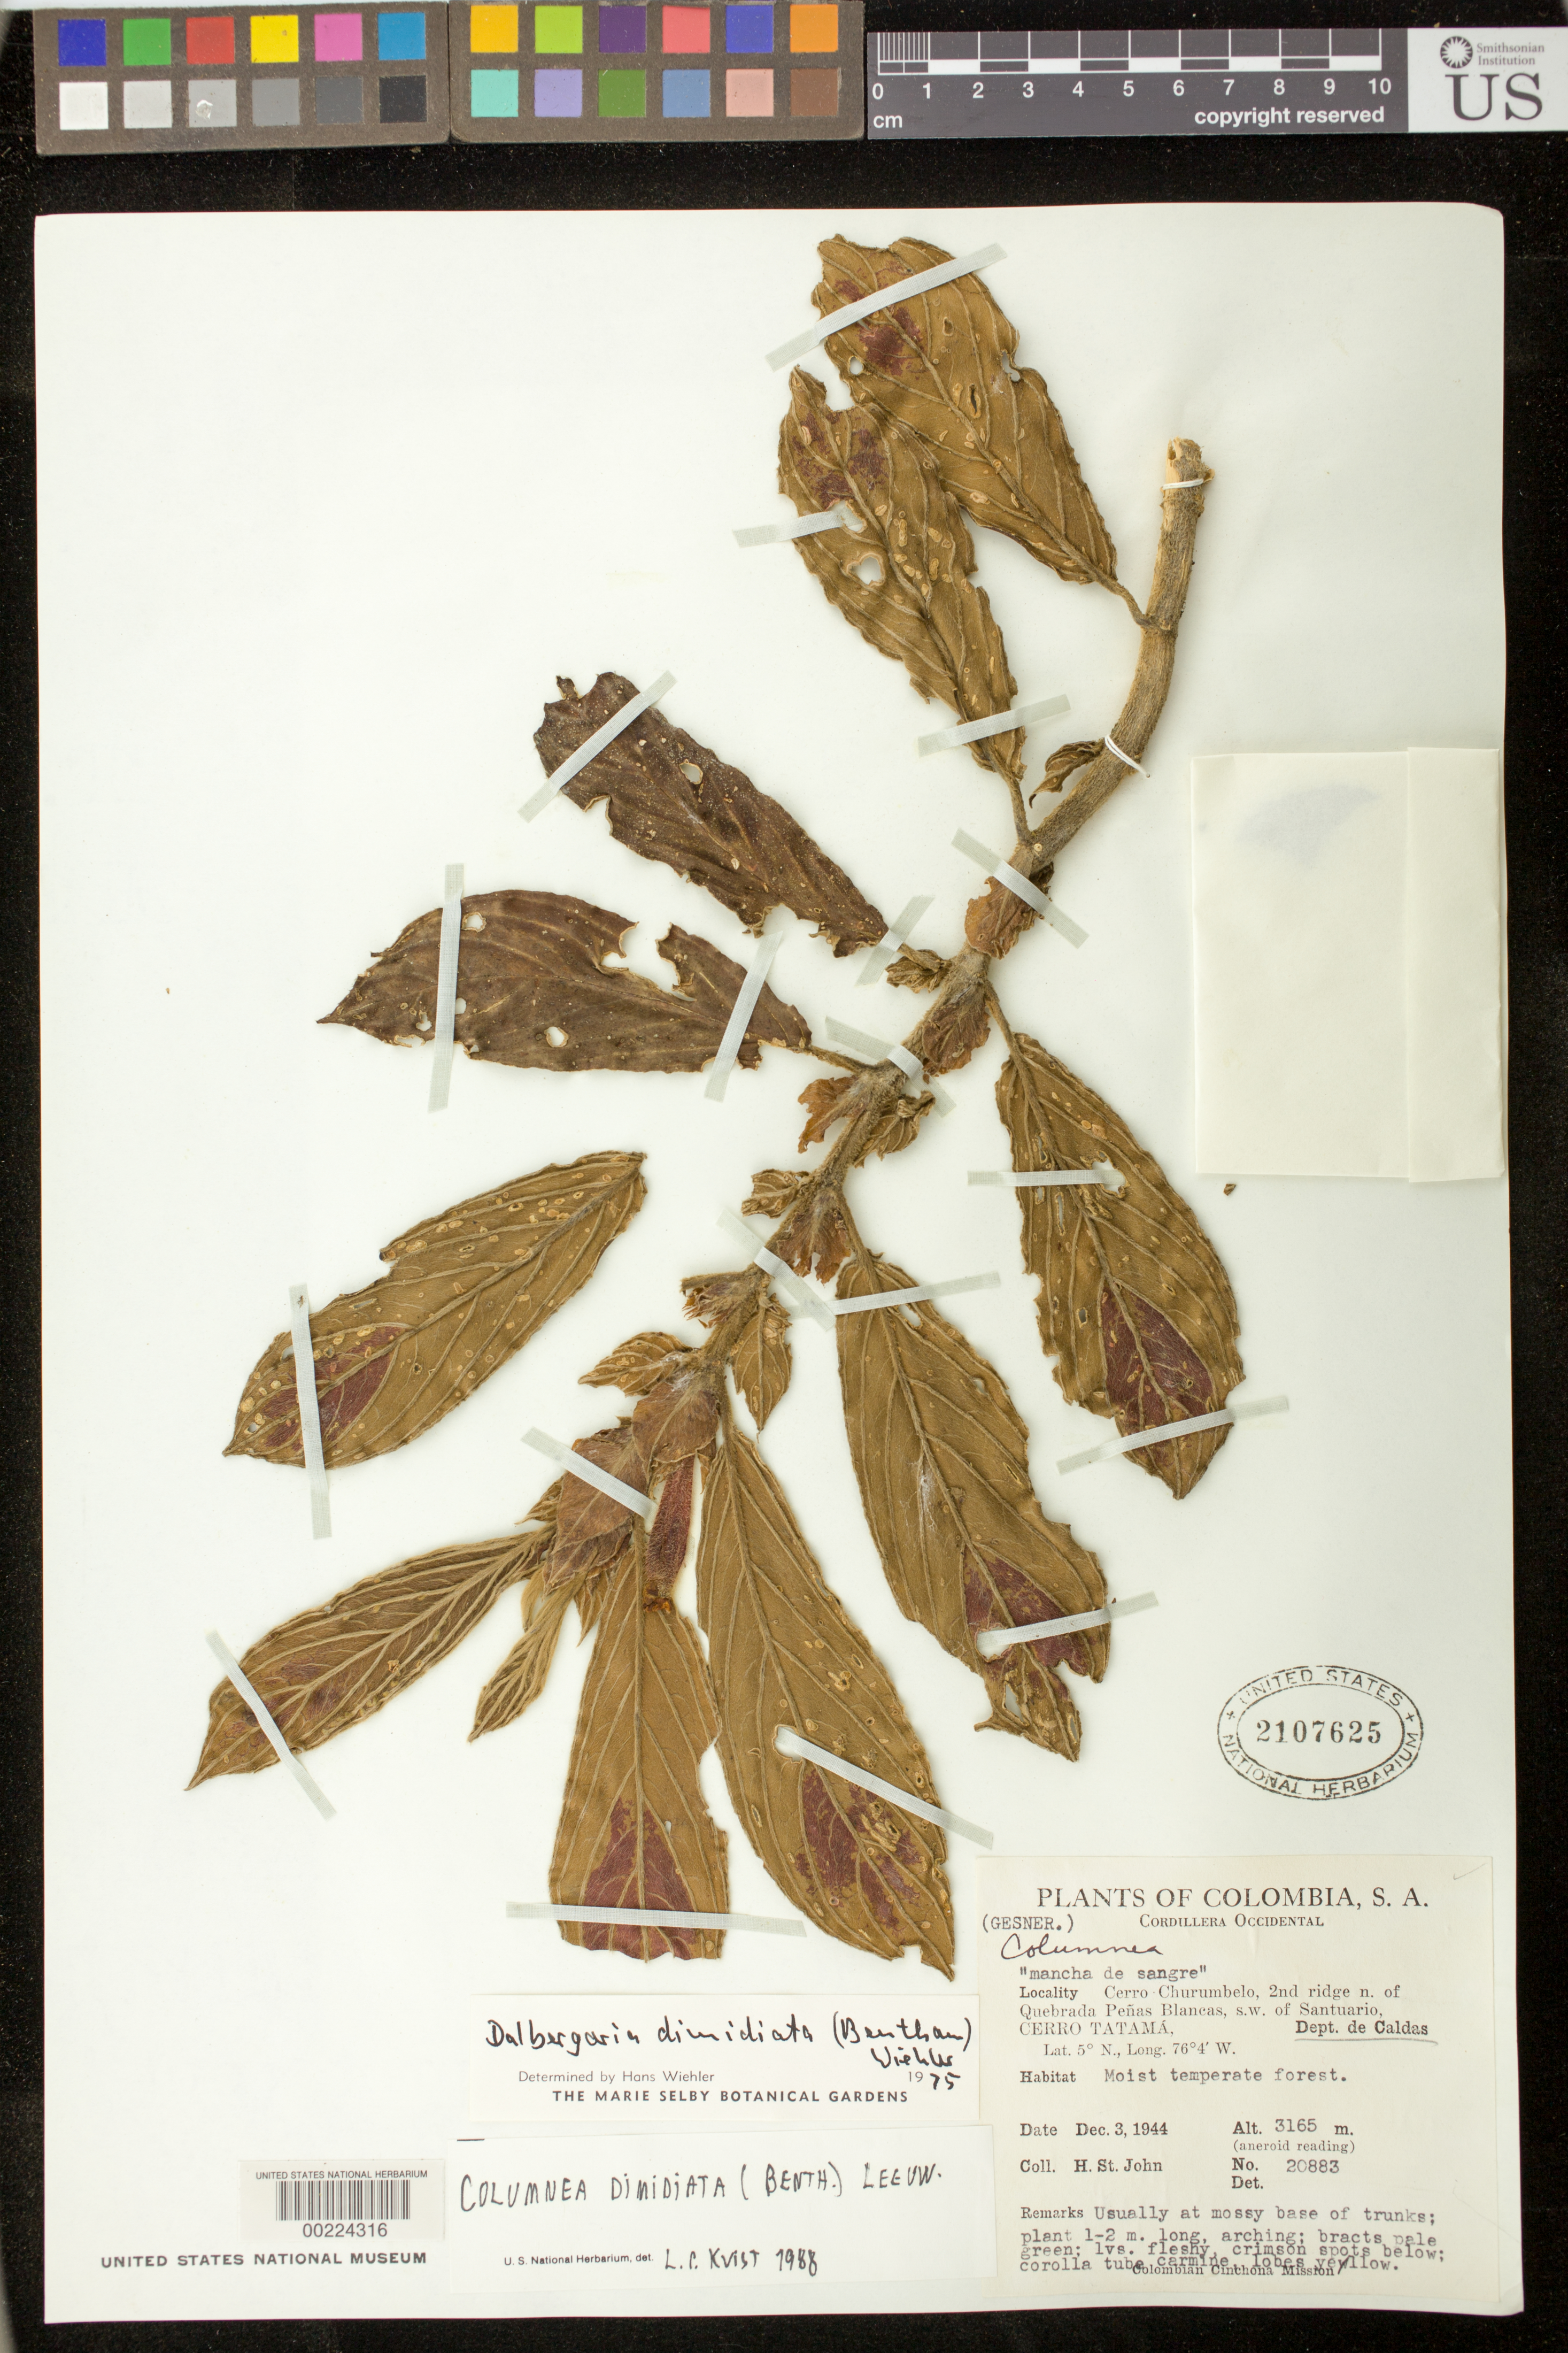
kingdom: Plantae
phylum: Tracheophyta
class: Magnoliopsida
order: Lamiales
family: Gesneriaceae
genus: Columnea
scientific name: Columnea dimidiata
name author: (Benth.) Kuntze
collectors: H. St. John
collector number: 20883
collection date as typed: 03 Dec 1944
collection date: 1944-12-03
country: Colombia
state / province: Caldas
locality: Cerro Churumbelo, 2nd ridge N of Quebrada Peñas Blancas, SW of Santuario, Cerro Tatamá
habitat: Moist temperate forest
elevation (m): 3165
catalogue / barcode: US 2107625